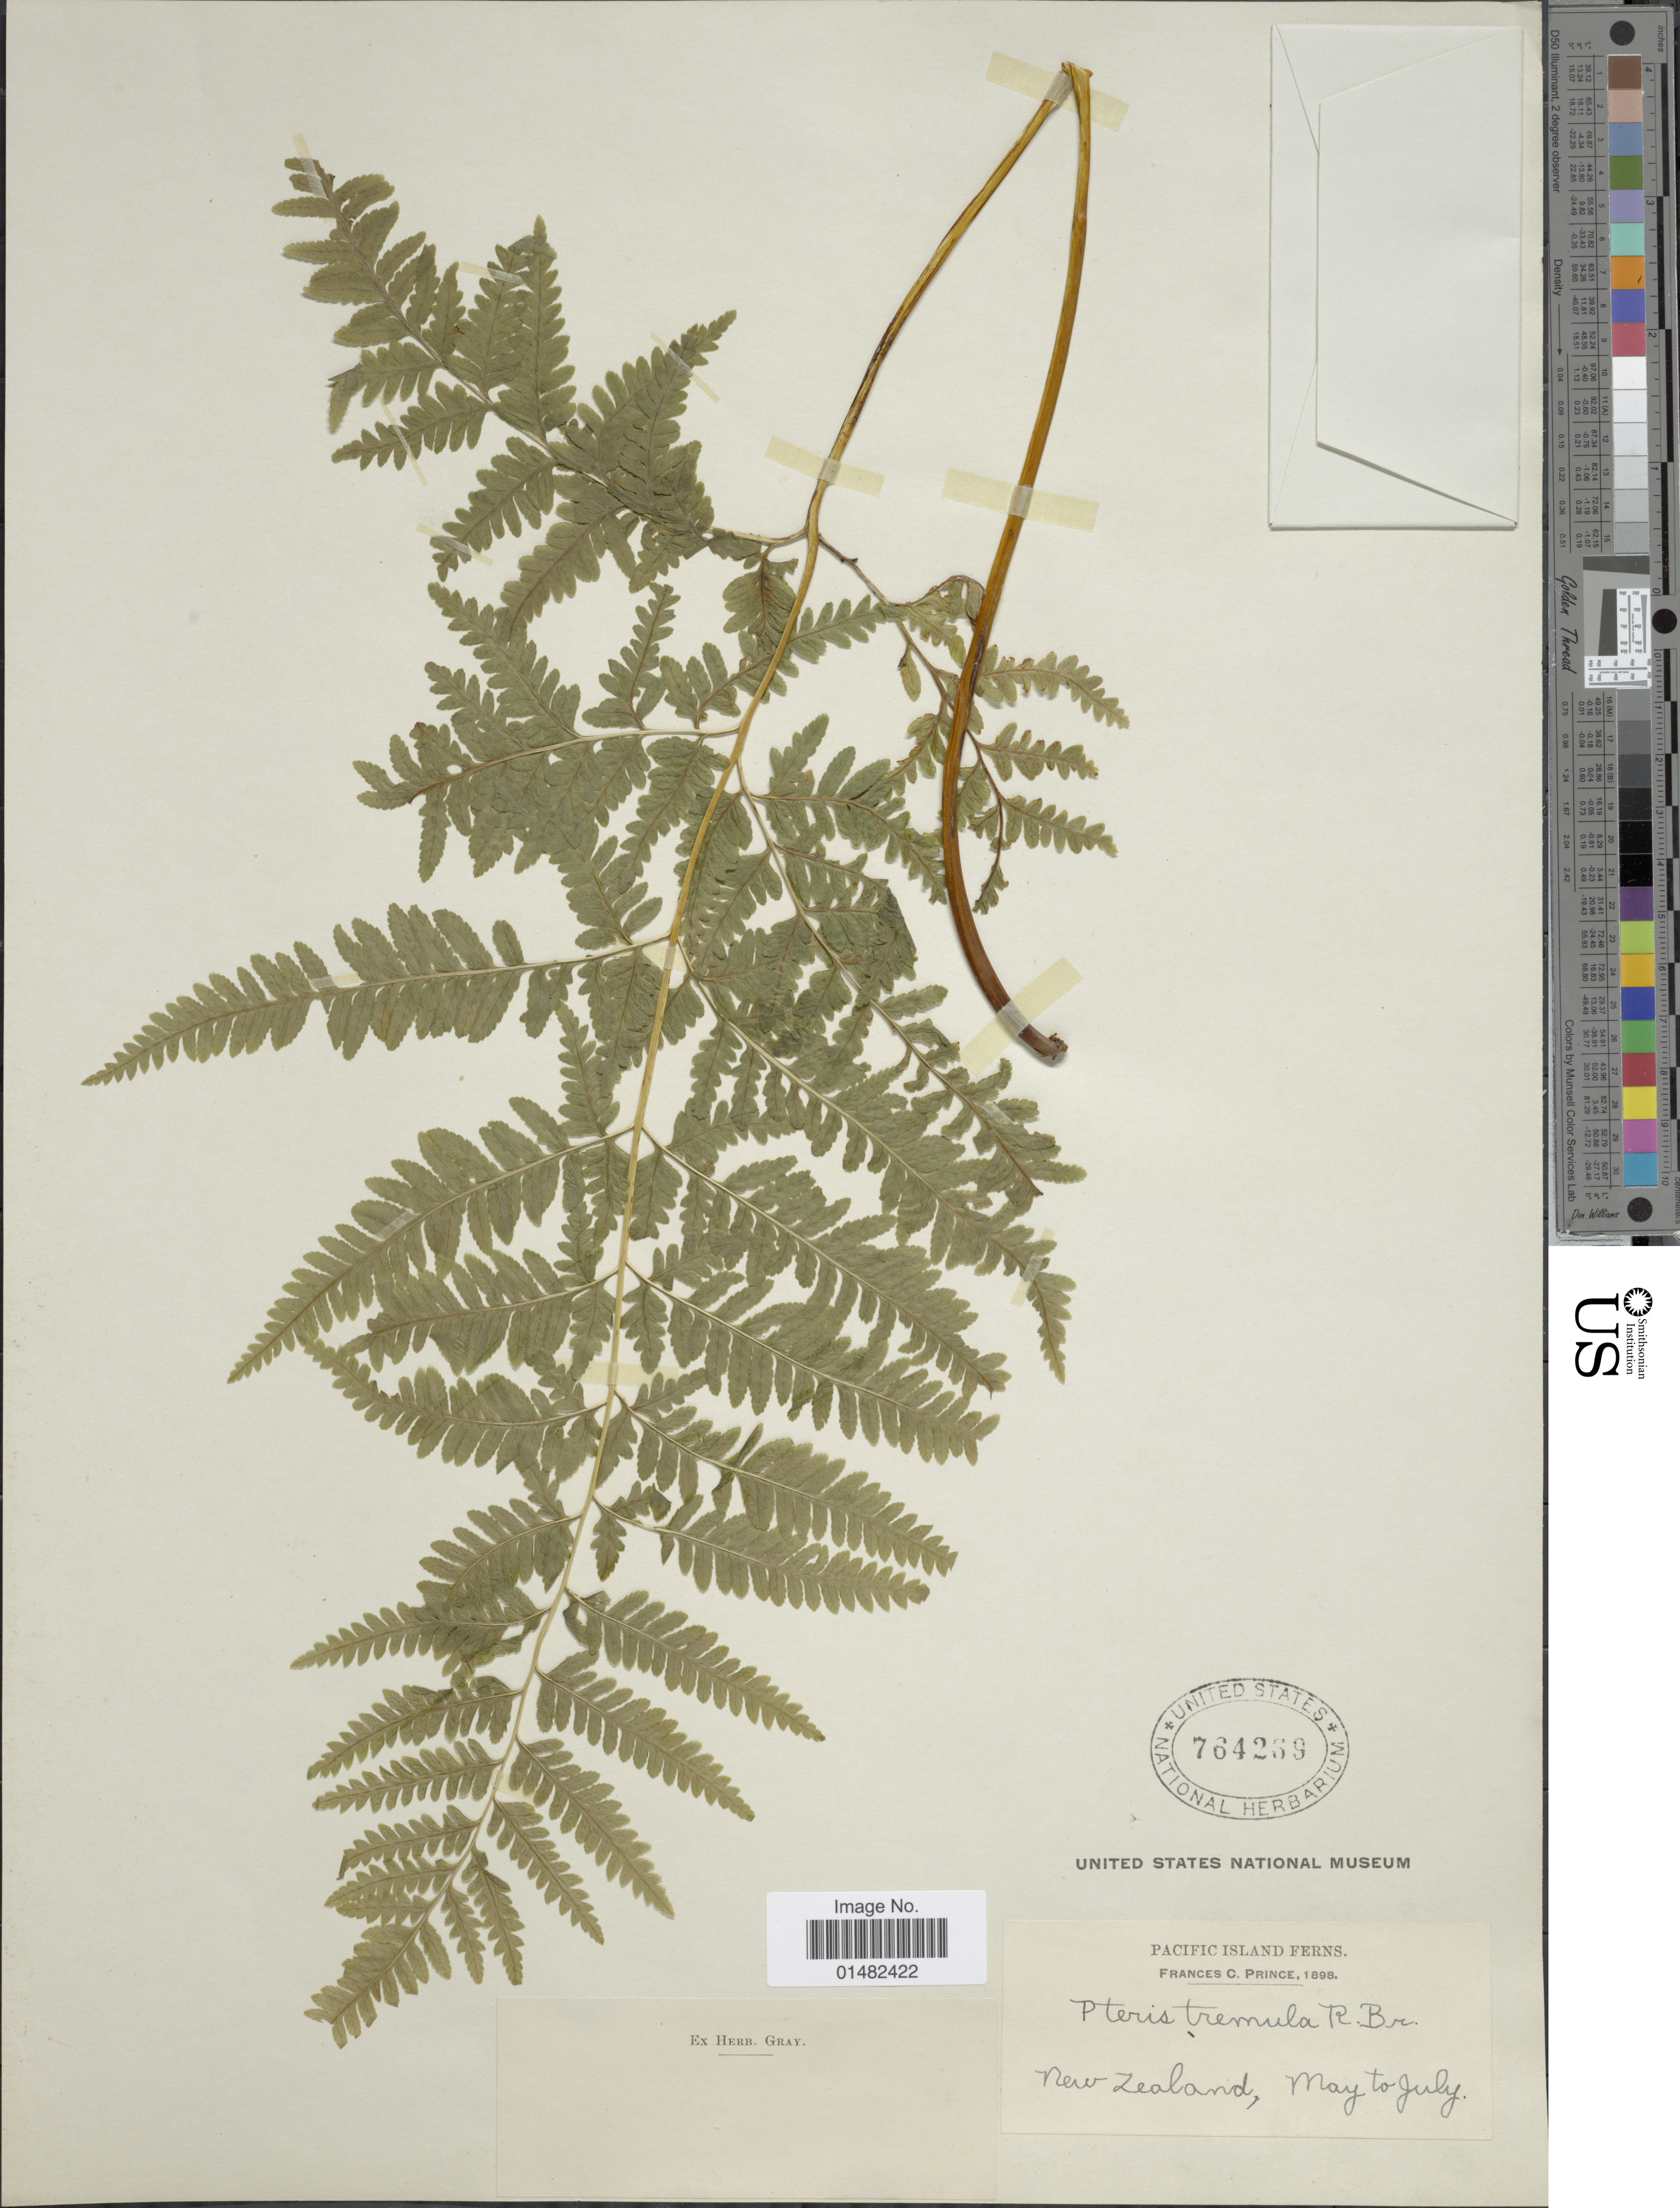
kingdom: Plantae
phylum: Tracheophyta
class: Polypodiopsida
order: Polypodiales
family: Pteridaceae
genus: Pteris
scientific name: Pteris tremula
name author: R. Br.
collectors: F. Prince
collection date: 1898-05/1898-07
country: New Zealand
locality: Pacific Island Ferns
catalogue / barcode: US 764239